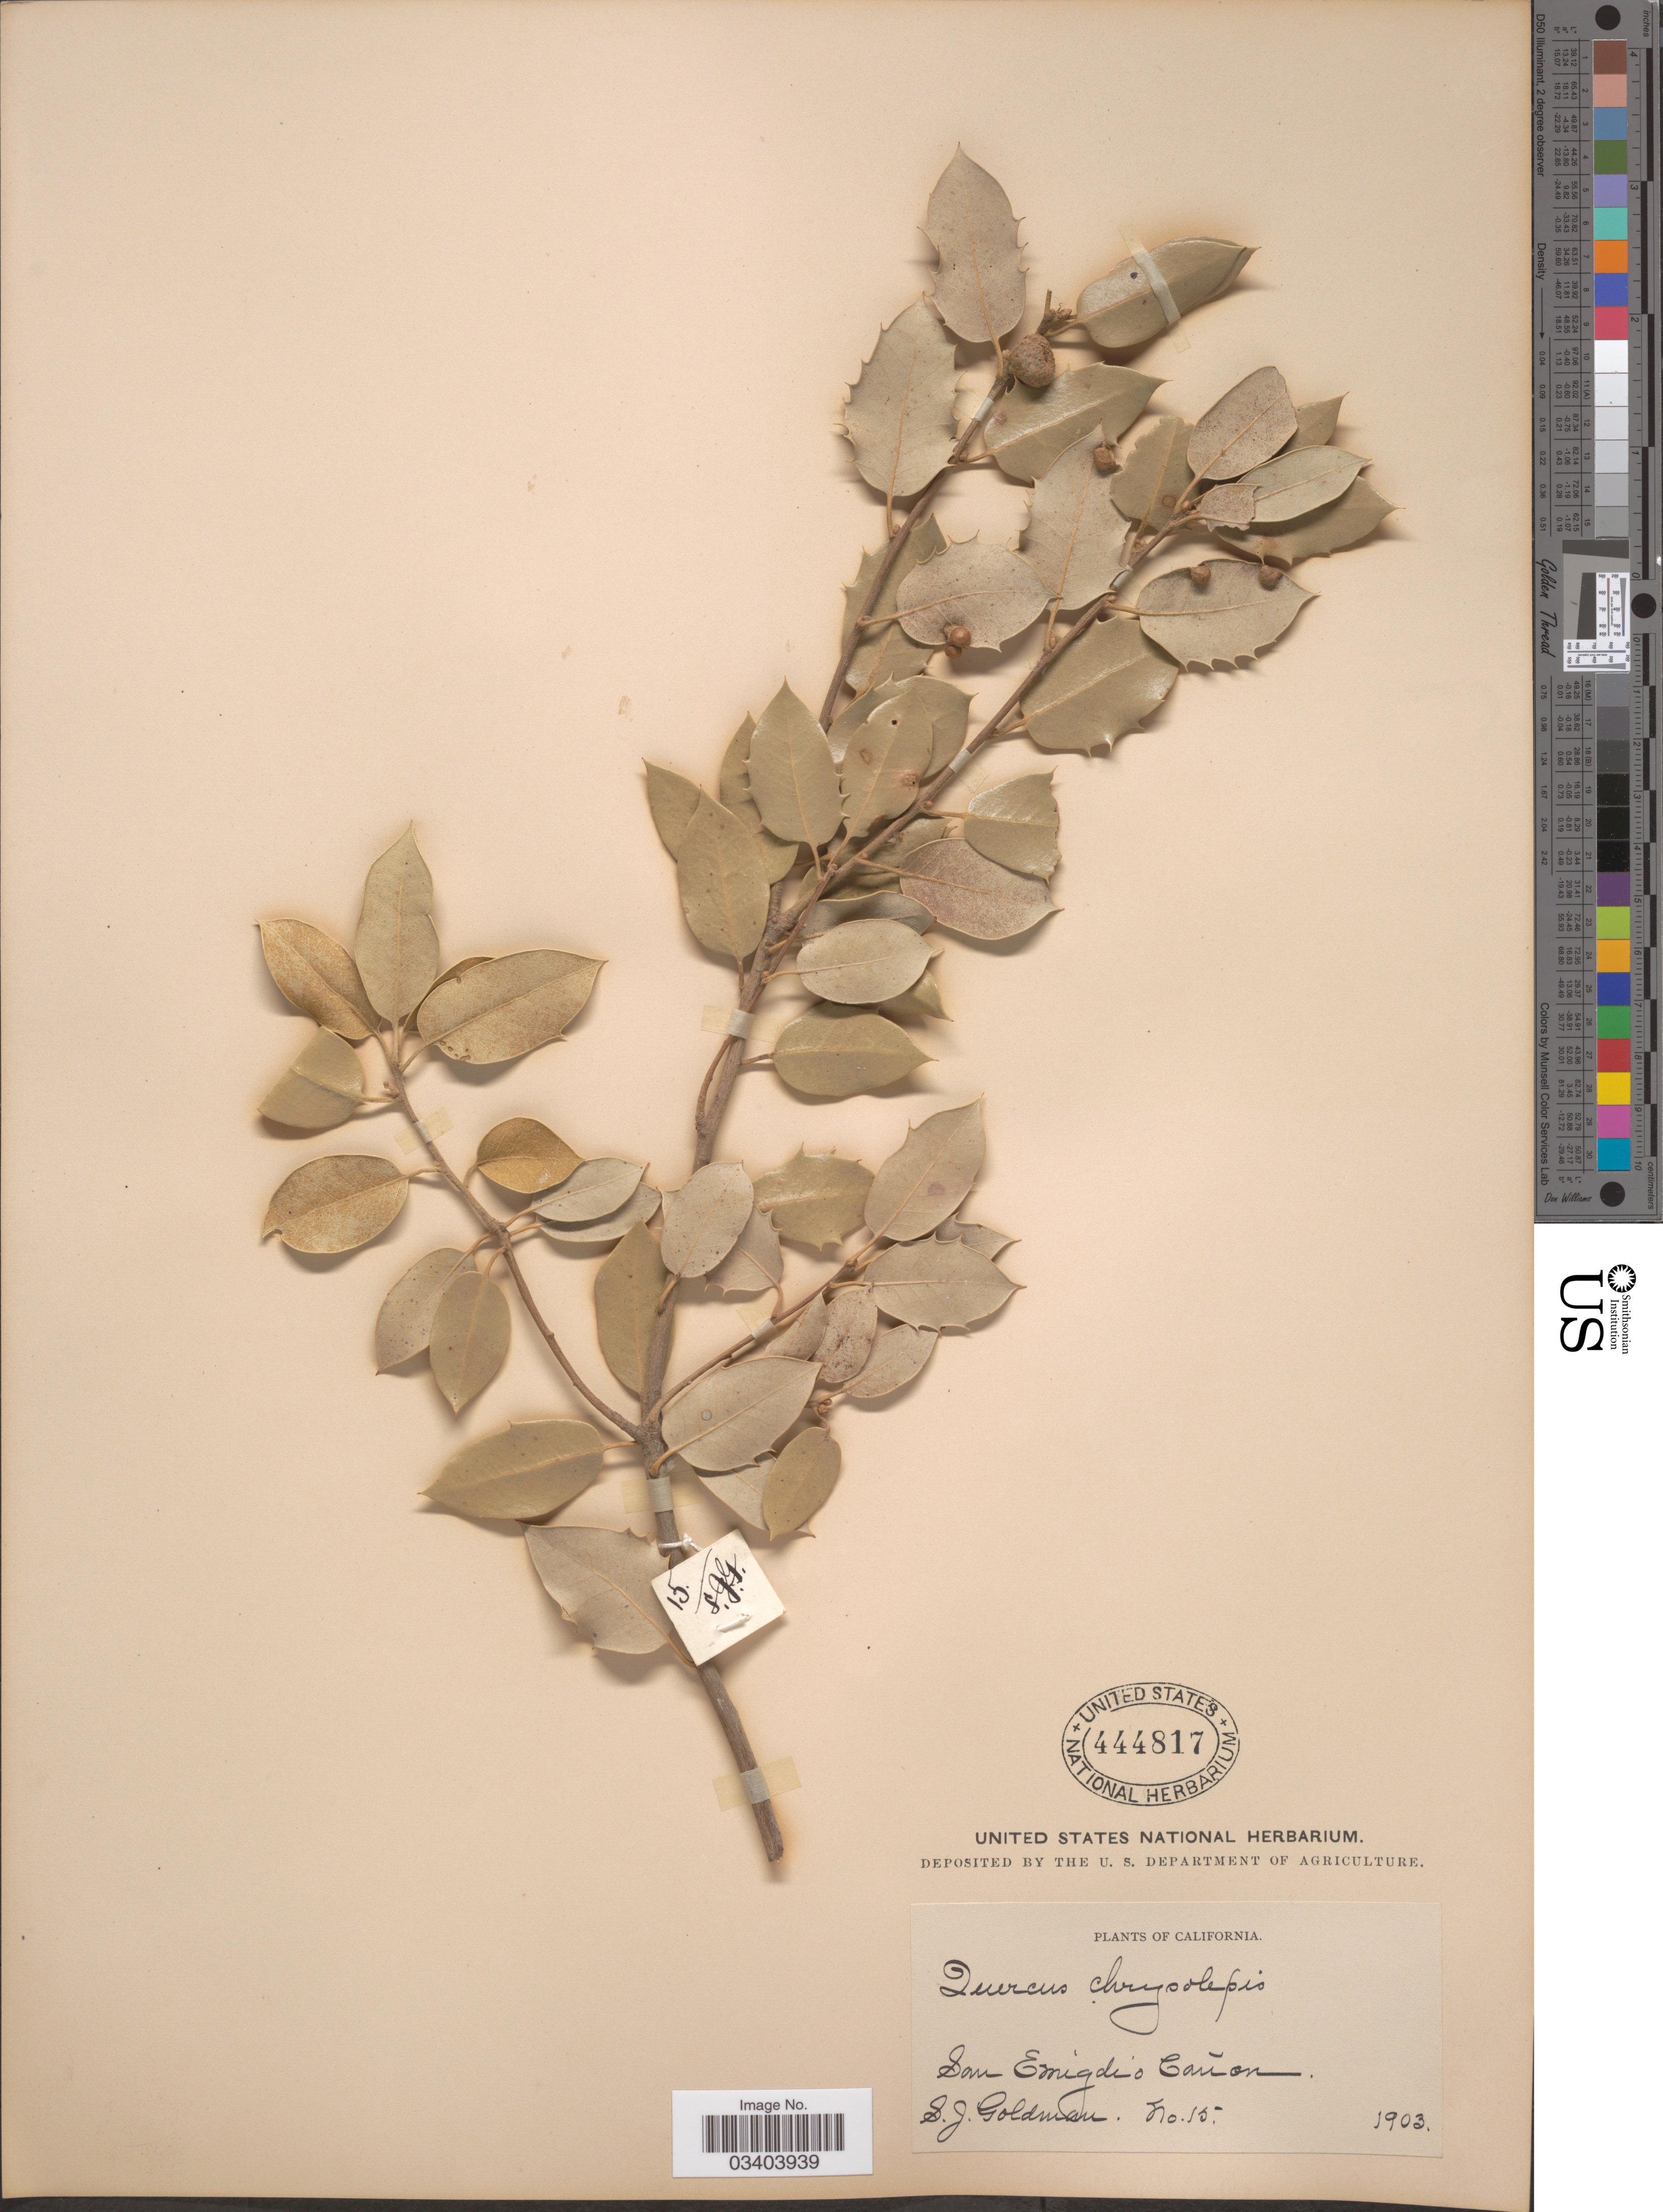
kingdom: Plantae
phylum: Tracheophyta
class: Magnoliopsida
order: Fagales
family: Fagaceae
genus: Quercus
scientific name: Quercus chrysolepis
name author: Liebm.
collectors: S. Goldman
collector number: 15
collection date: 1903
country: United States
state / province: California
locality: San Emigdio Cañon.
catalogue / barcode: US 444817